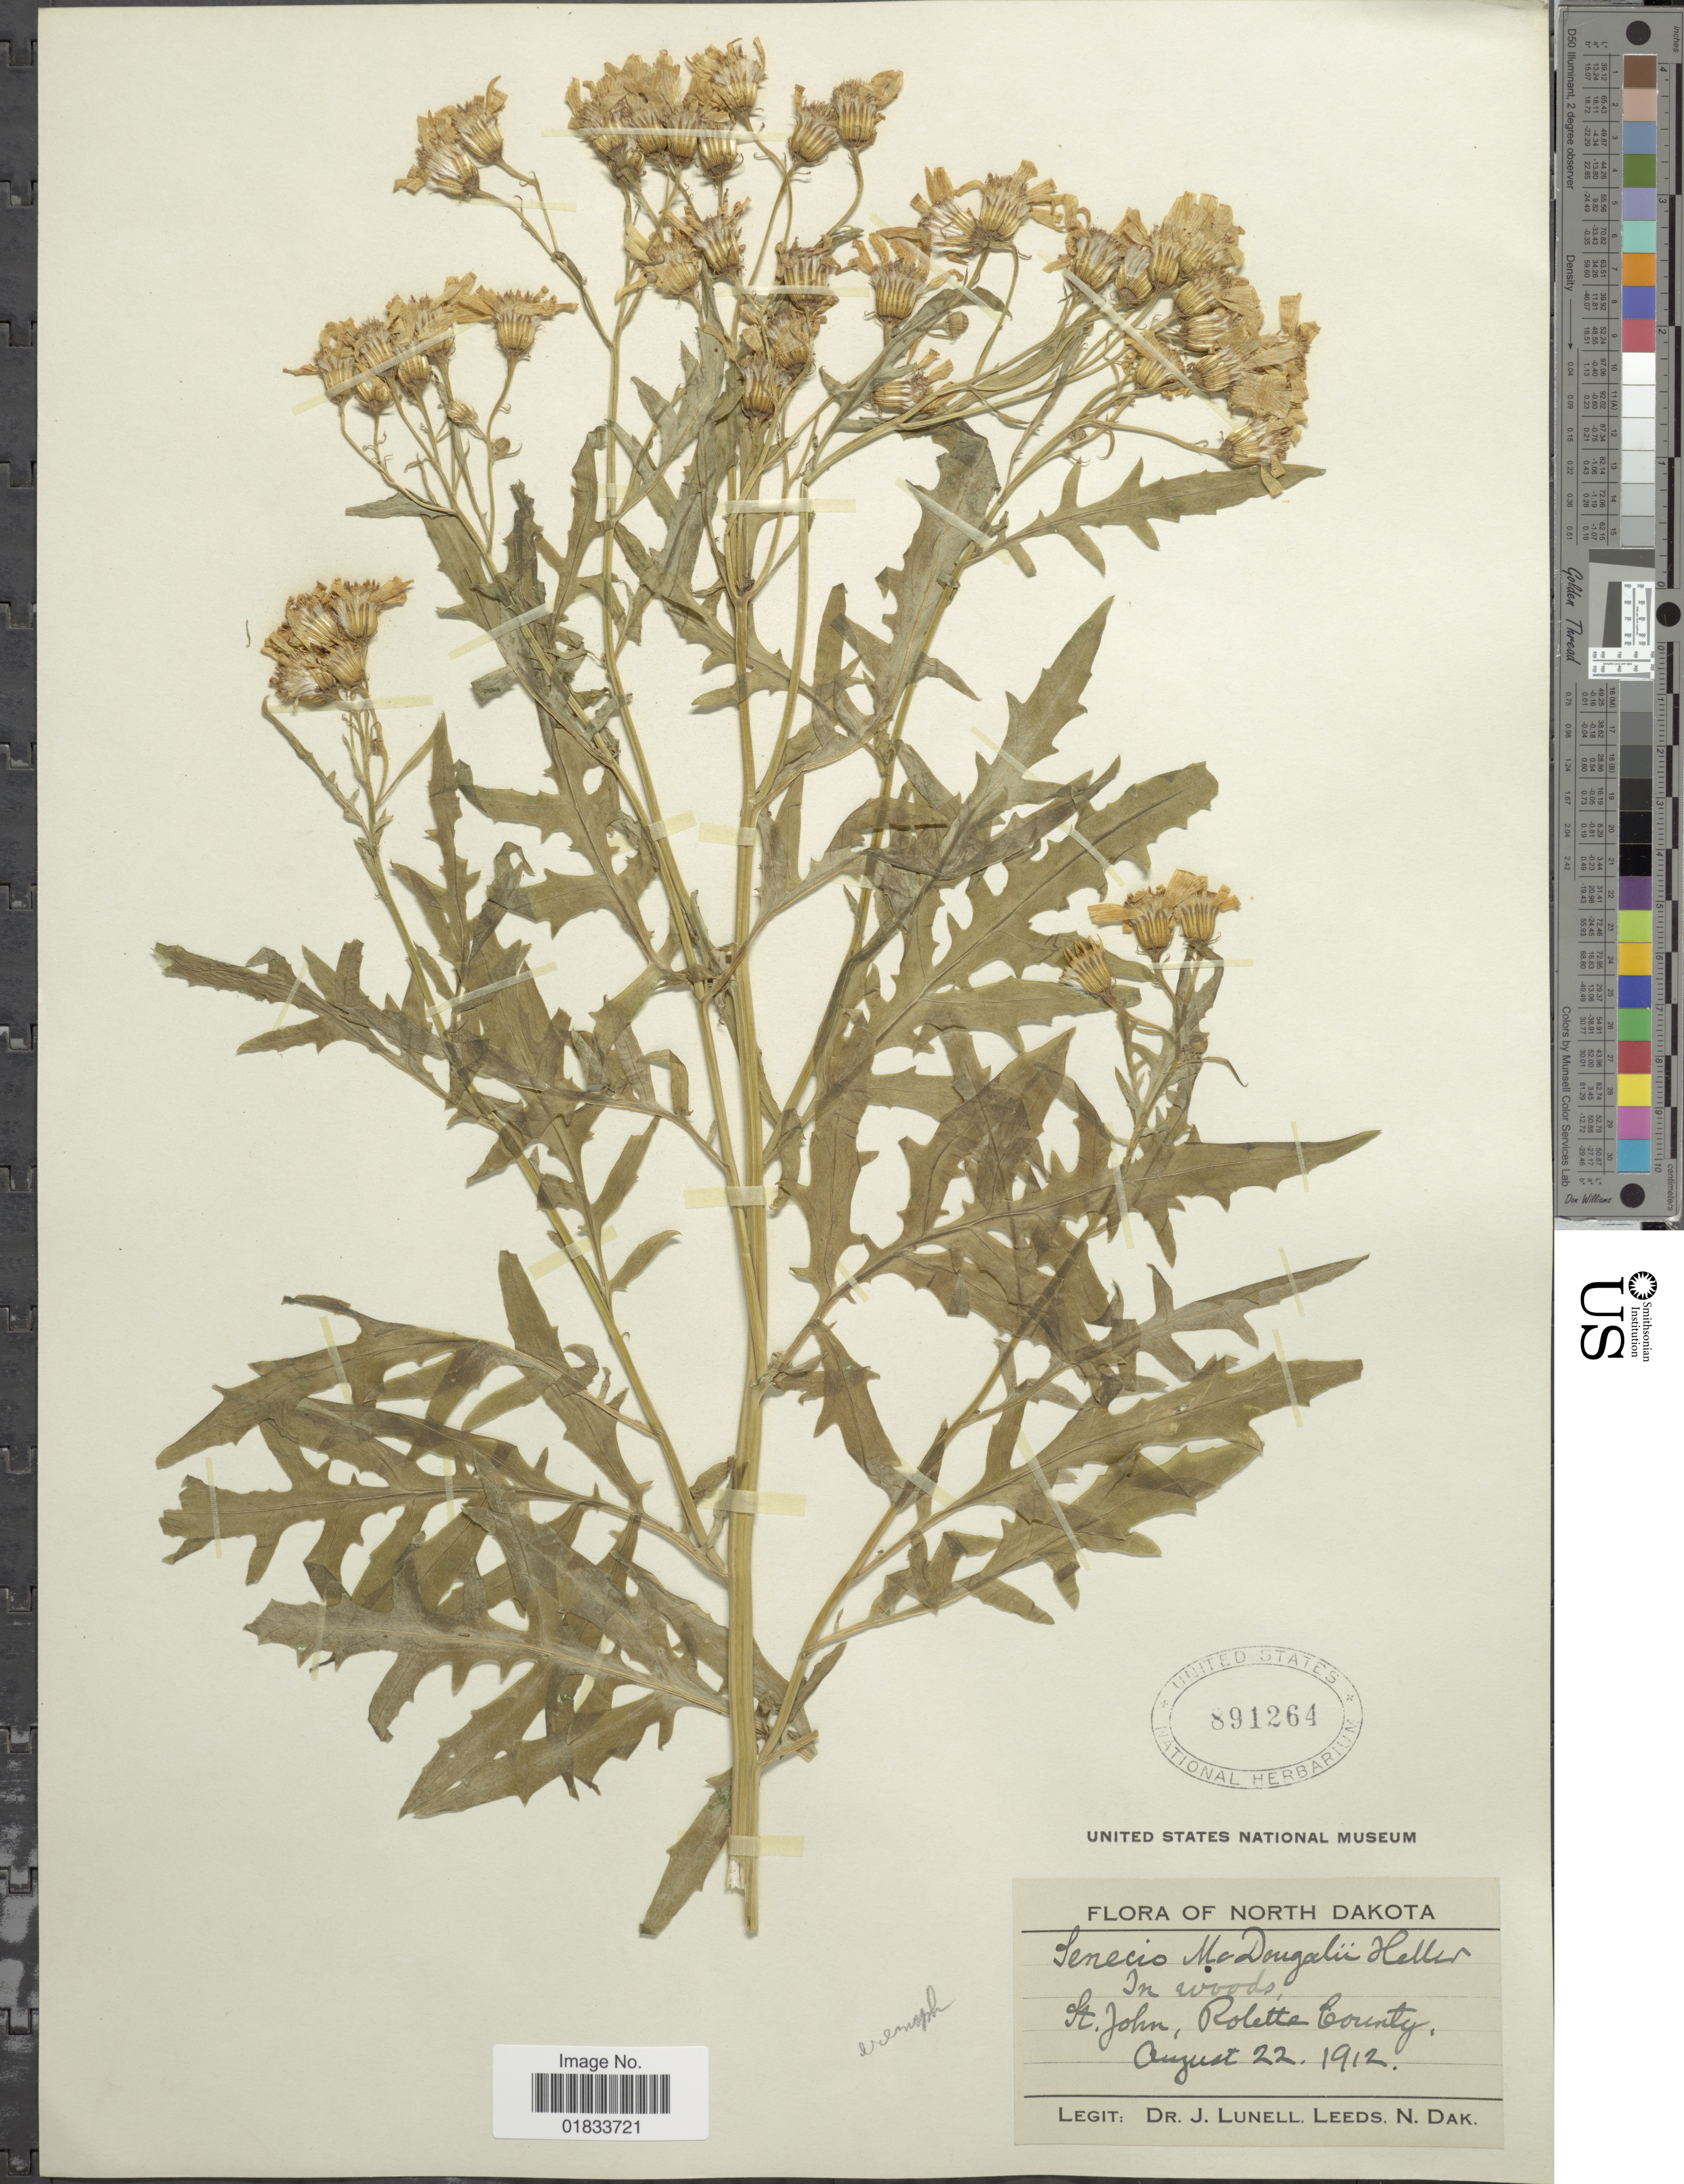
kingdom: Plantae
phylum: Tracheophyta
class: Magnoliopsida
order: Asterales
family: Asteraceae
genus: Senecio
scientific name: Senecio eremophilus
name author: Richardson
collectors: J. Lunell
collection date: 1912-08-22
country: United States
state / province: North Dakota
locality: St. John, Rolette County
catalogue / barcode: US 891264